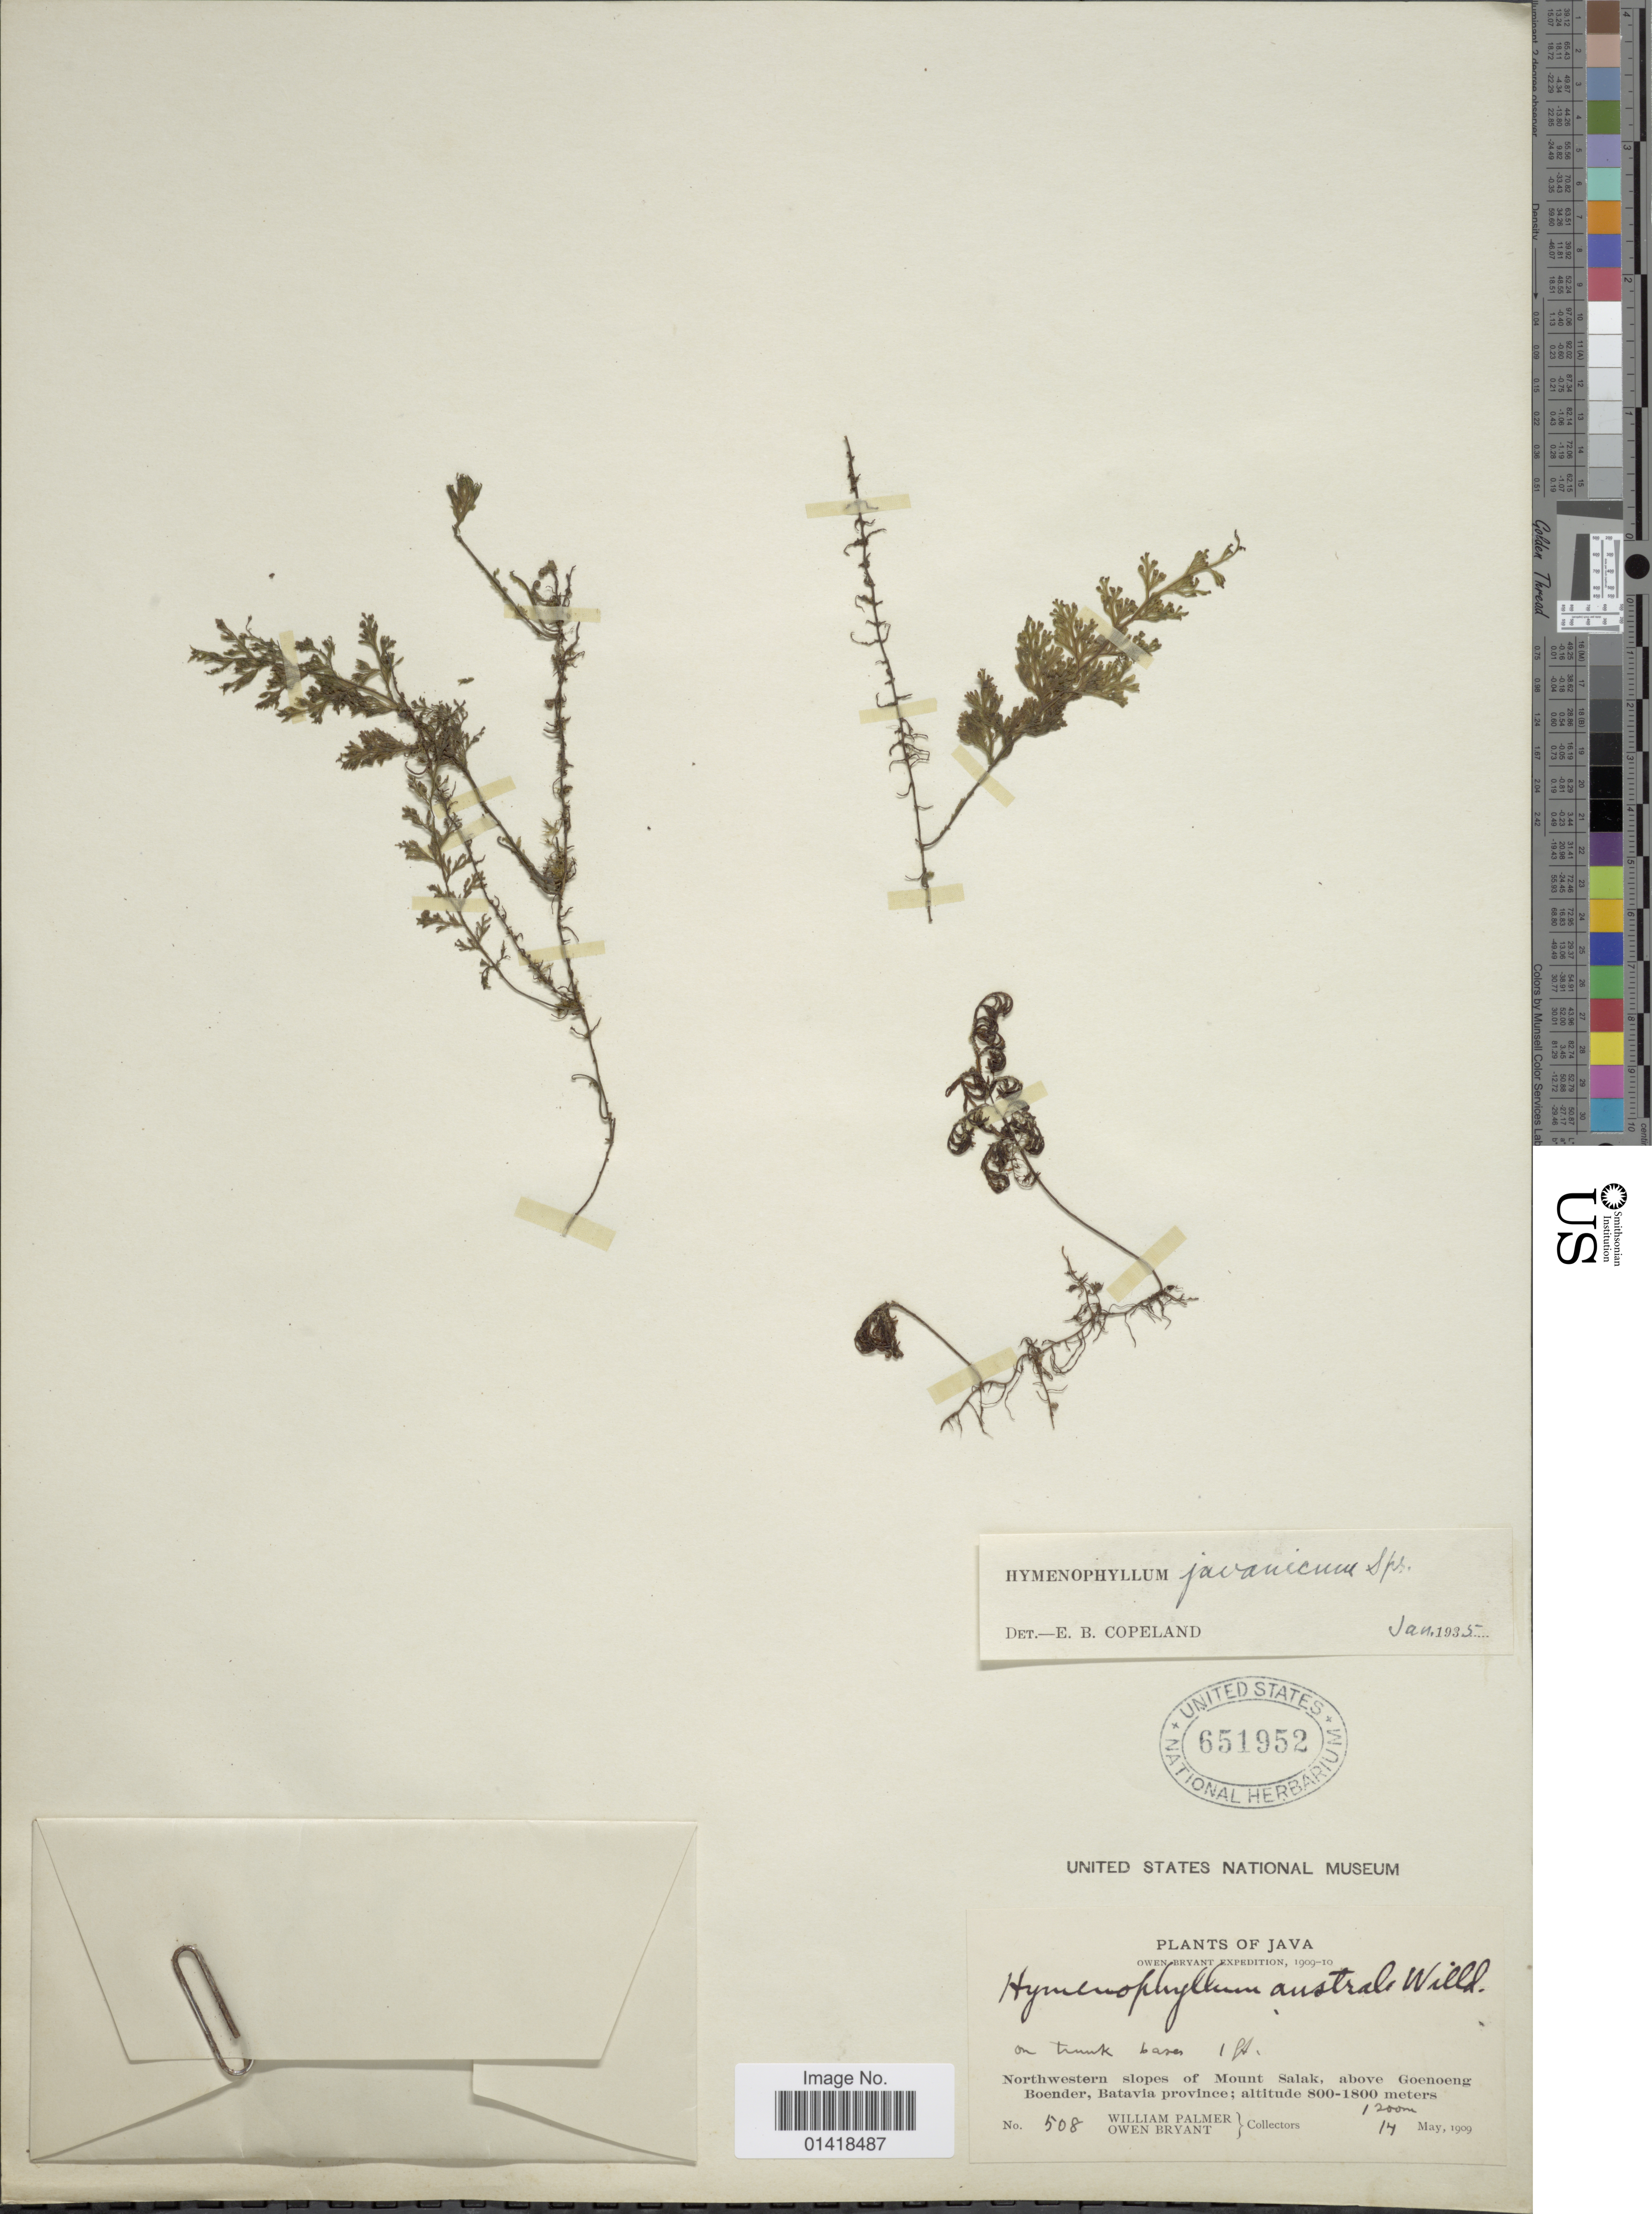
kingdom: Plantae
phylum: Tracheophyta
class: Polypodiopsida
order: Hymenophyllales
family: Hymenophyllaceae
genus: Hymenophyllum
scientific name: Hymenophyllum javanicum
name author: Spreng.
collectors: W. Palmer & O. Bryant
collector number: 508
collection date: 1909-05-14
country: Indonesia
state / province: Java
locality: Northwestern slopes of Mount Salak, above Goenoeng Boender, Batavia province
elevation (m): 800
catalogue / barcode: US 651952